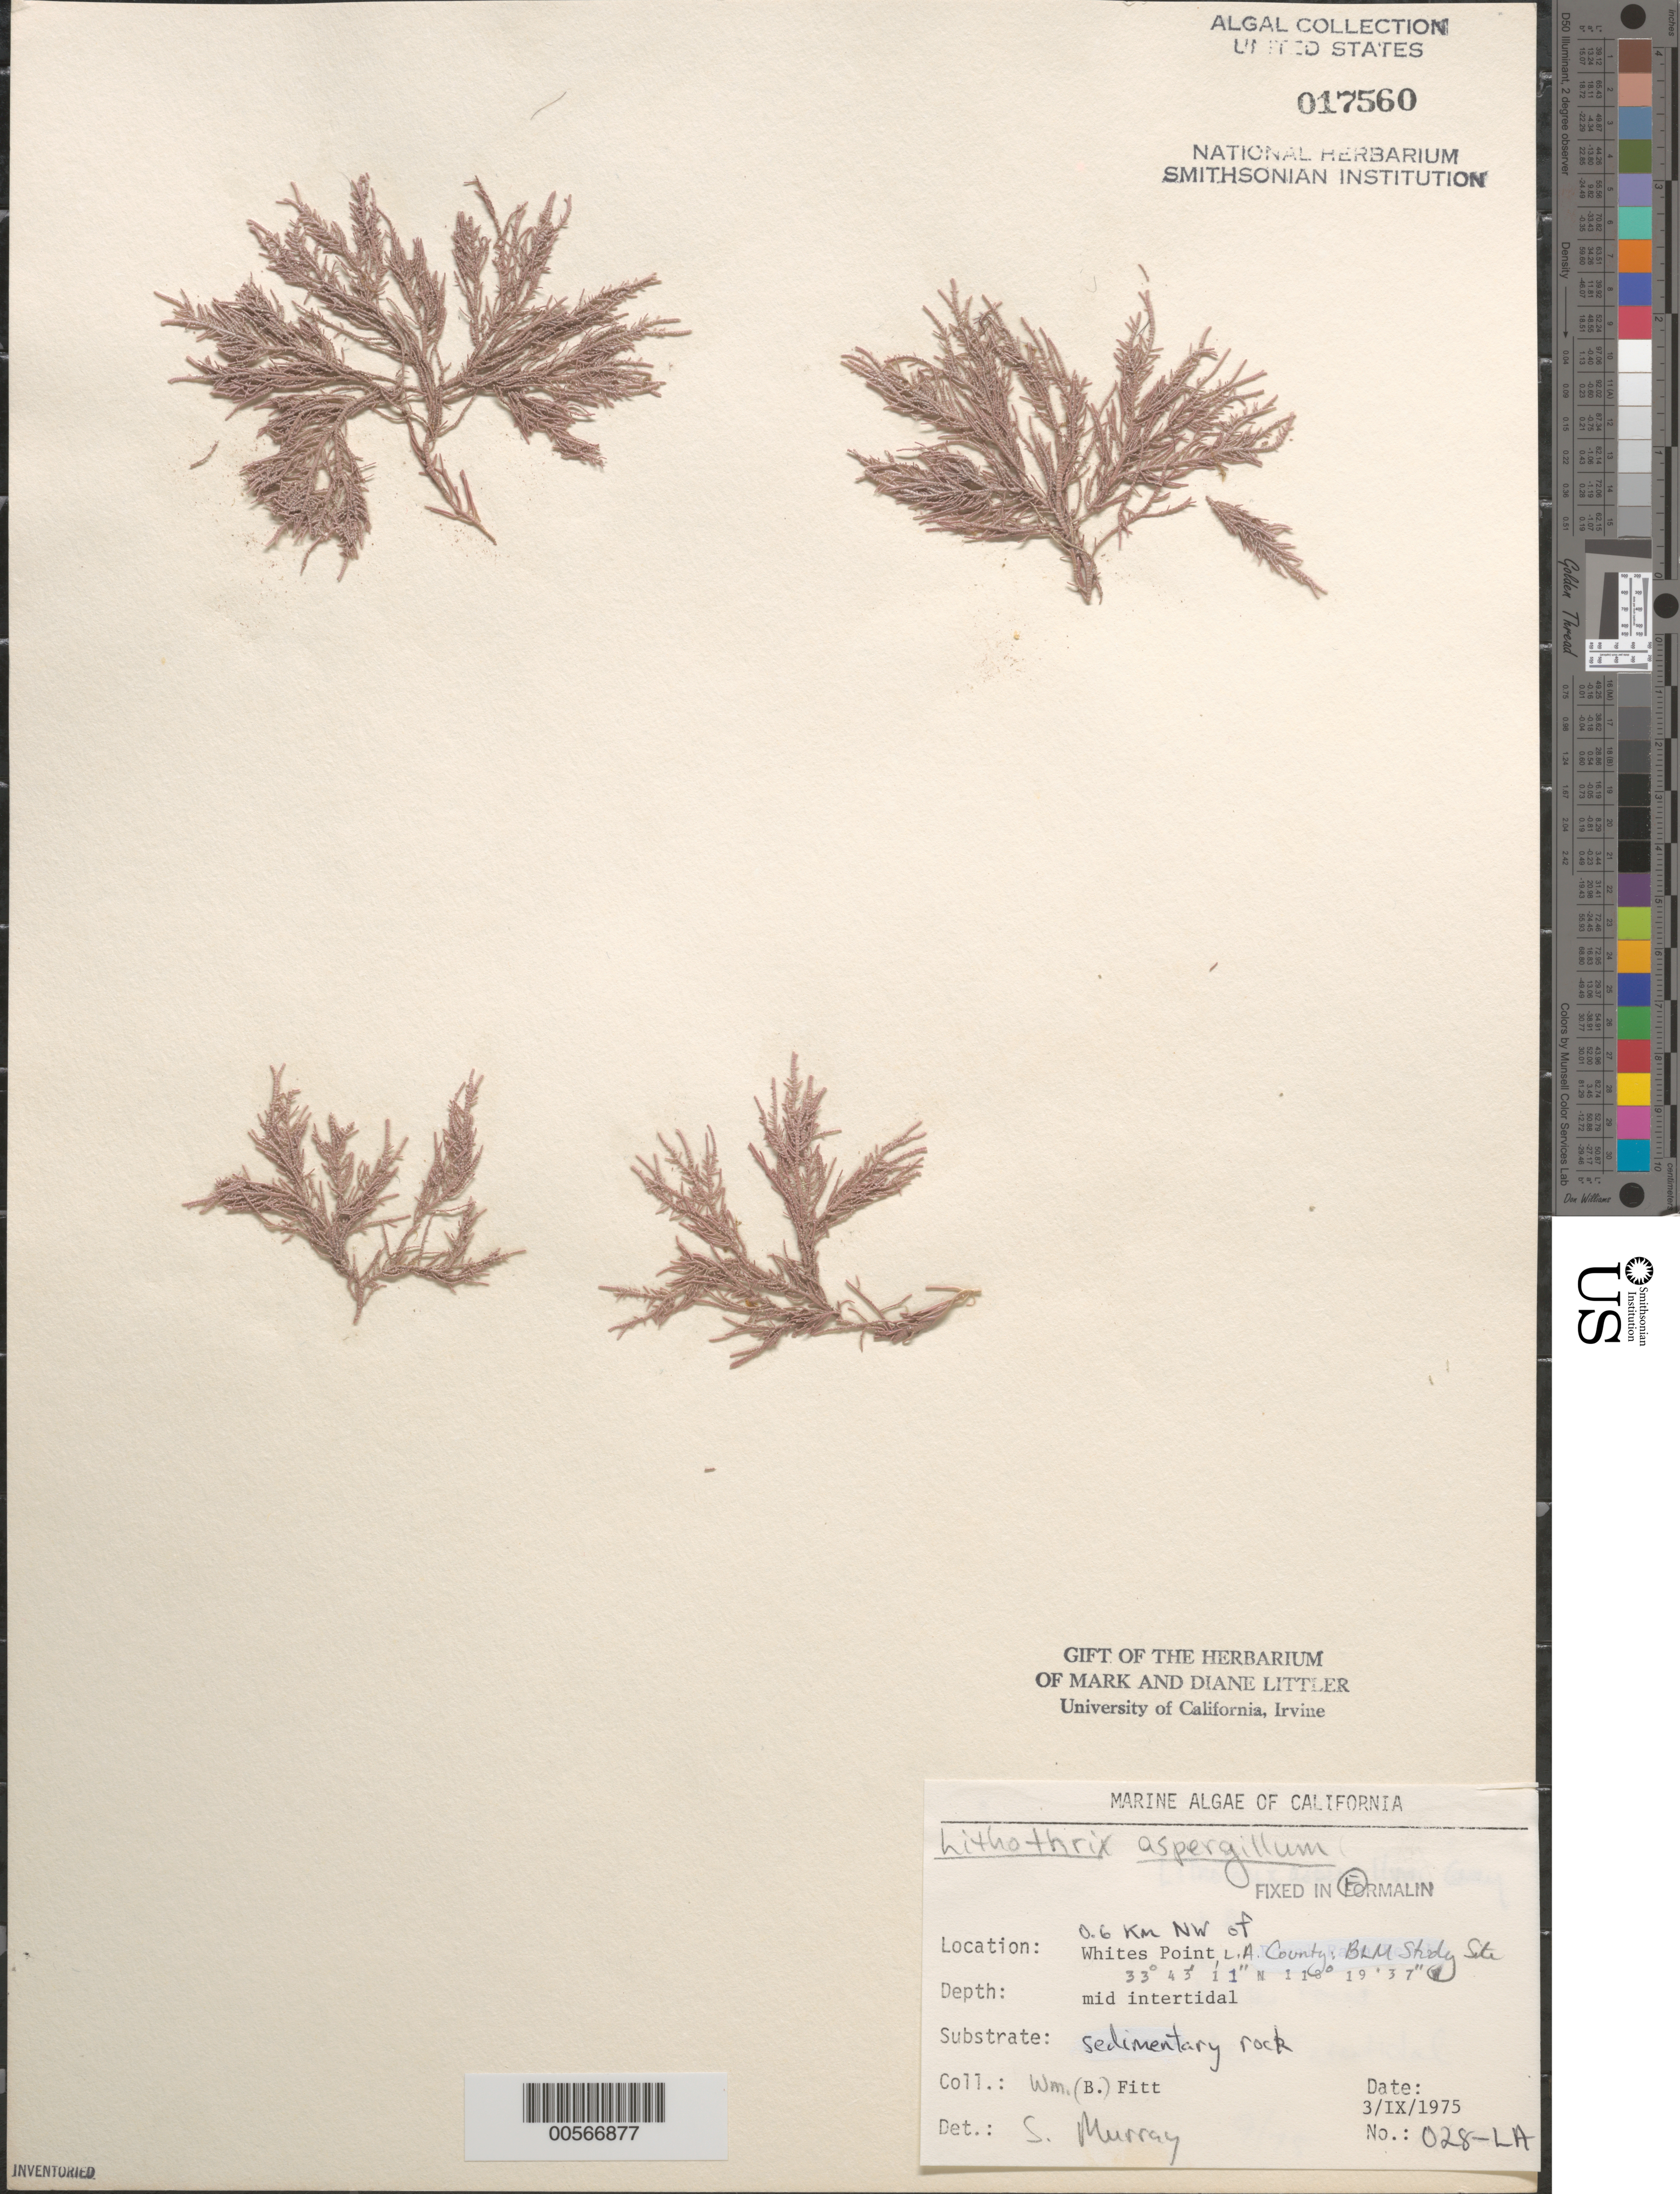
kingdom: Plantae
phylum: Rhodophyta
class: Florideophyceae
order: Corallinales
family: Lithophyllaceae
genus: Lithothrix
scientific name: Lithothrix aspergillum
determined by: Murray, S. N.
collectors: W. Fitt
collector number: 028-la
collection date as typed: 03 Sep 1975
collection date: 1975-09-03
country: United States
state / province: California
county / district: Los Angeles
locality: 0.6 km northwest of Whites Point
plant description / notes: BLM-SOCALBIGHT Rocky Intertidal Survey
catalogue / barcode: US 17560